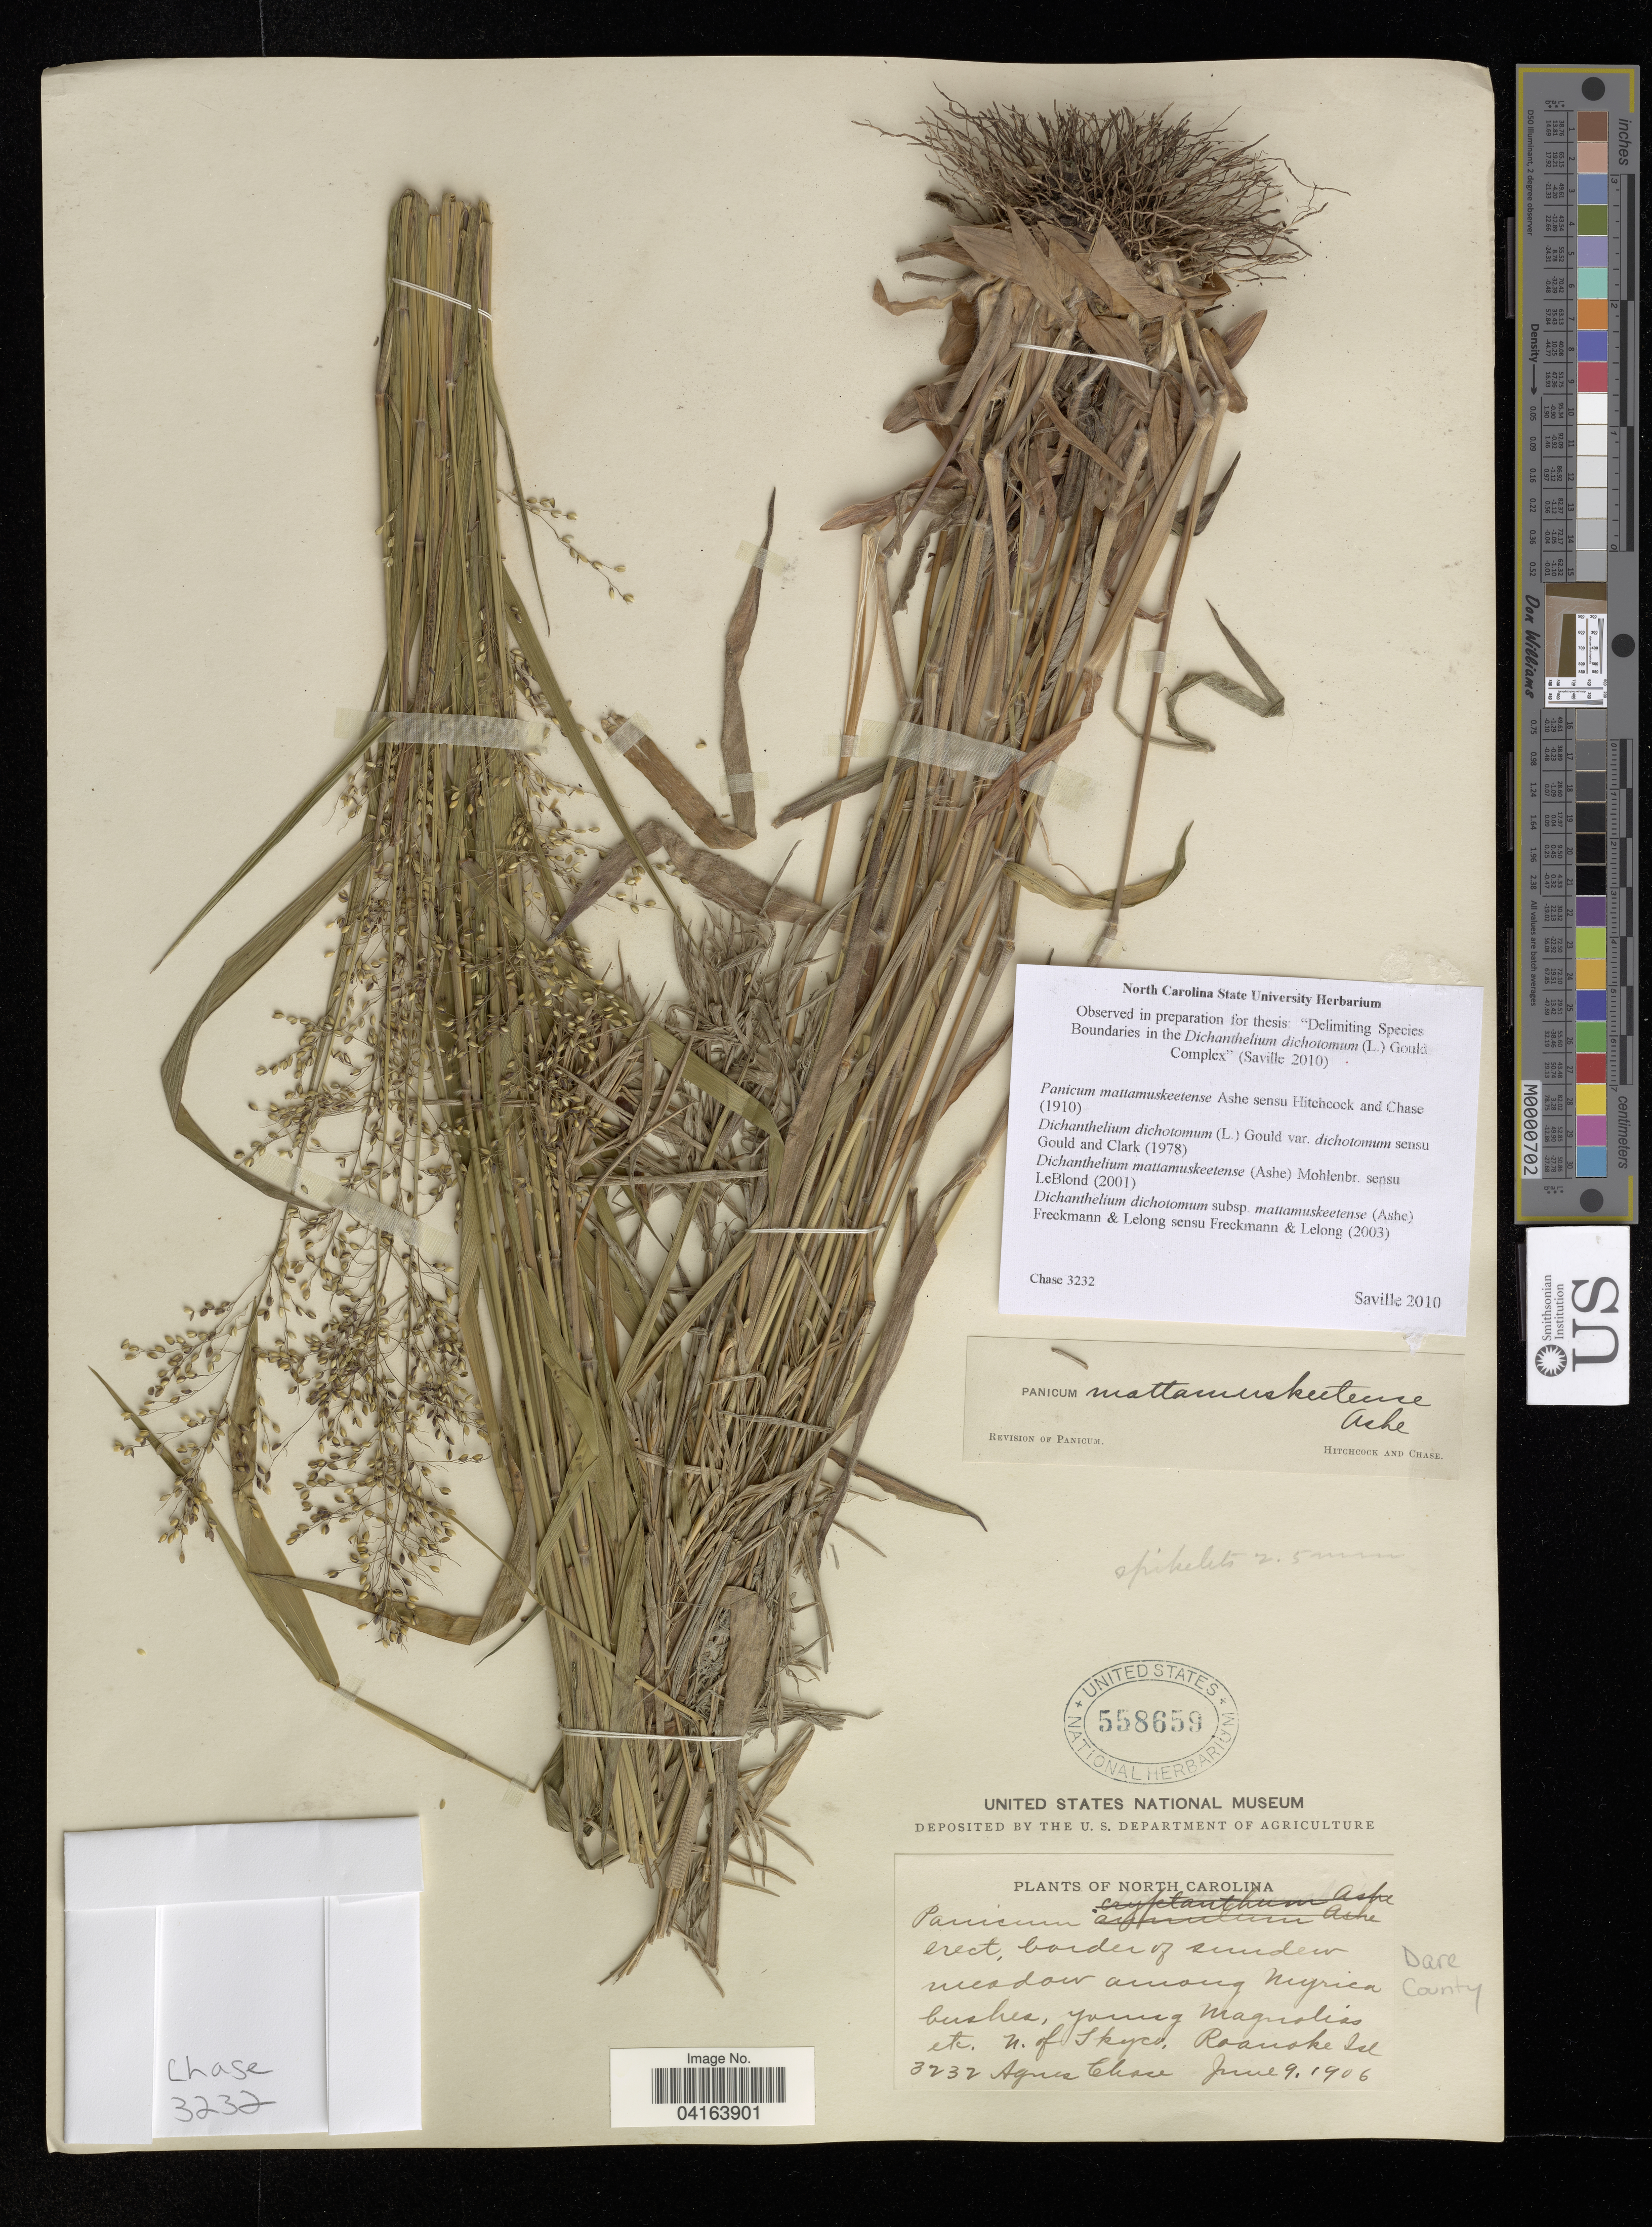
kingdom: Plantae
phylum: Tracheophyta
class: Liliopsida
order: Poales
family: Poaceae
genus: Dichanthelium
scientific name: Dichanthelium dichotomum subsp. mattamuskeetense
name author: (Ashe) Freckmann & Lelong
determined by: Saville, A. C., (NCSC), North Carolina State University (UNITED STATES)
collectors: A. Chase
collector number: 3232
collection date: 1906-06-09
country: United States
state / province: North Carolina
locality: N. of Skyco. Roanoke Isl.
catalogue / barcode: US 558659